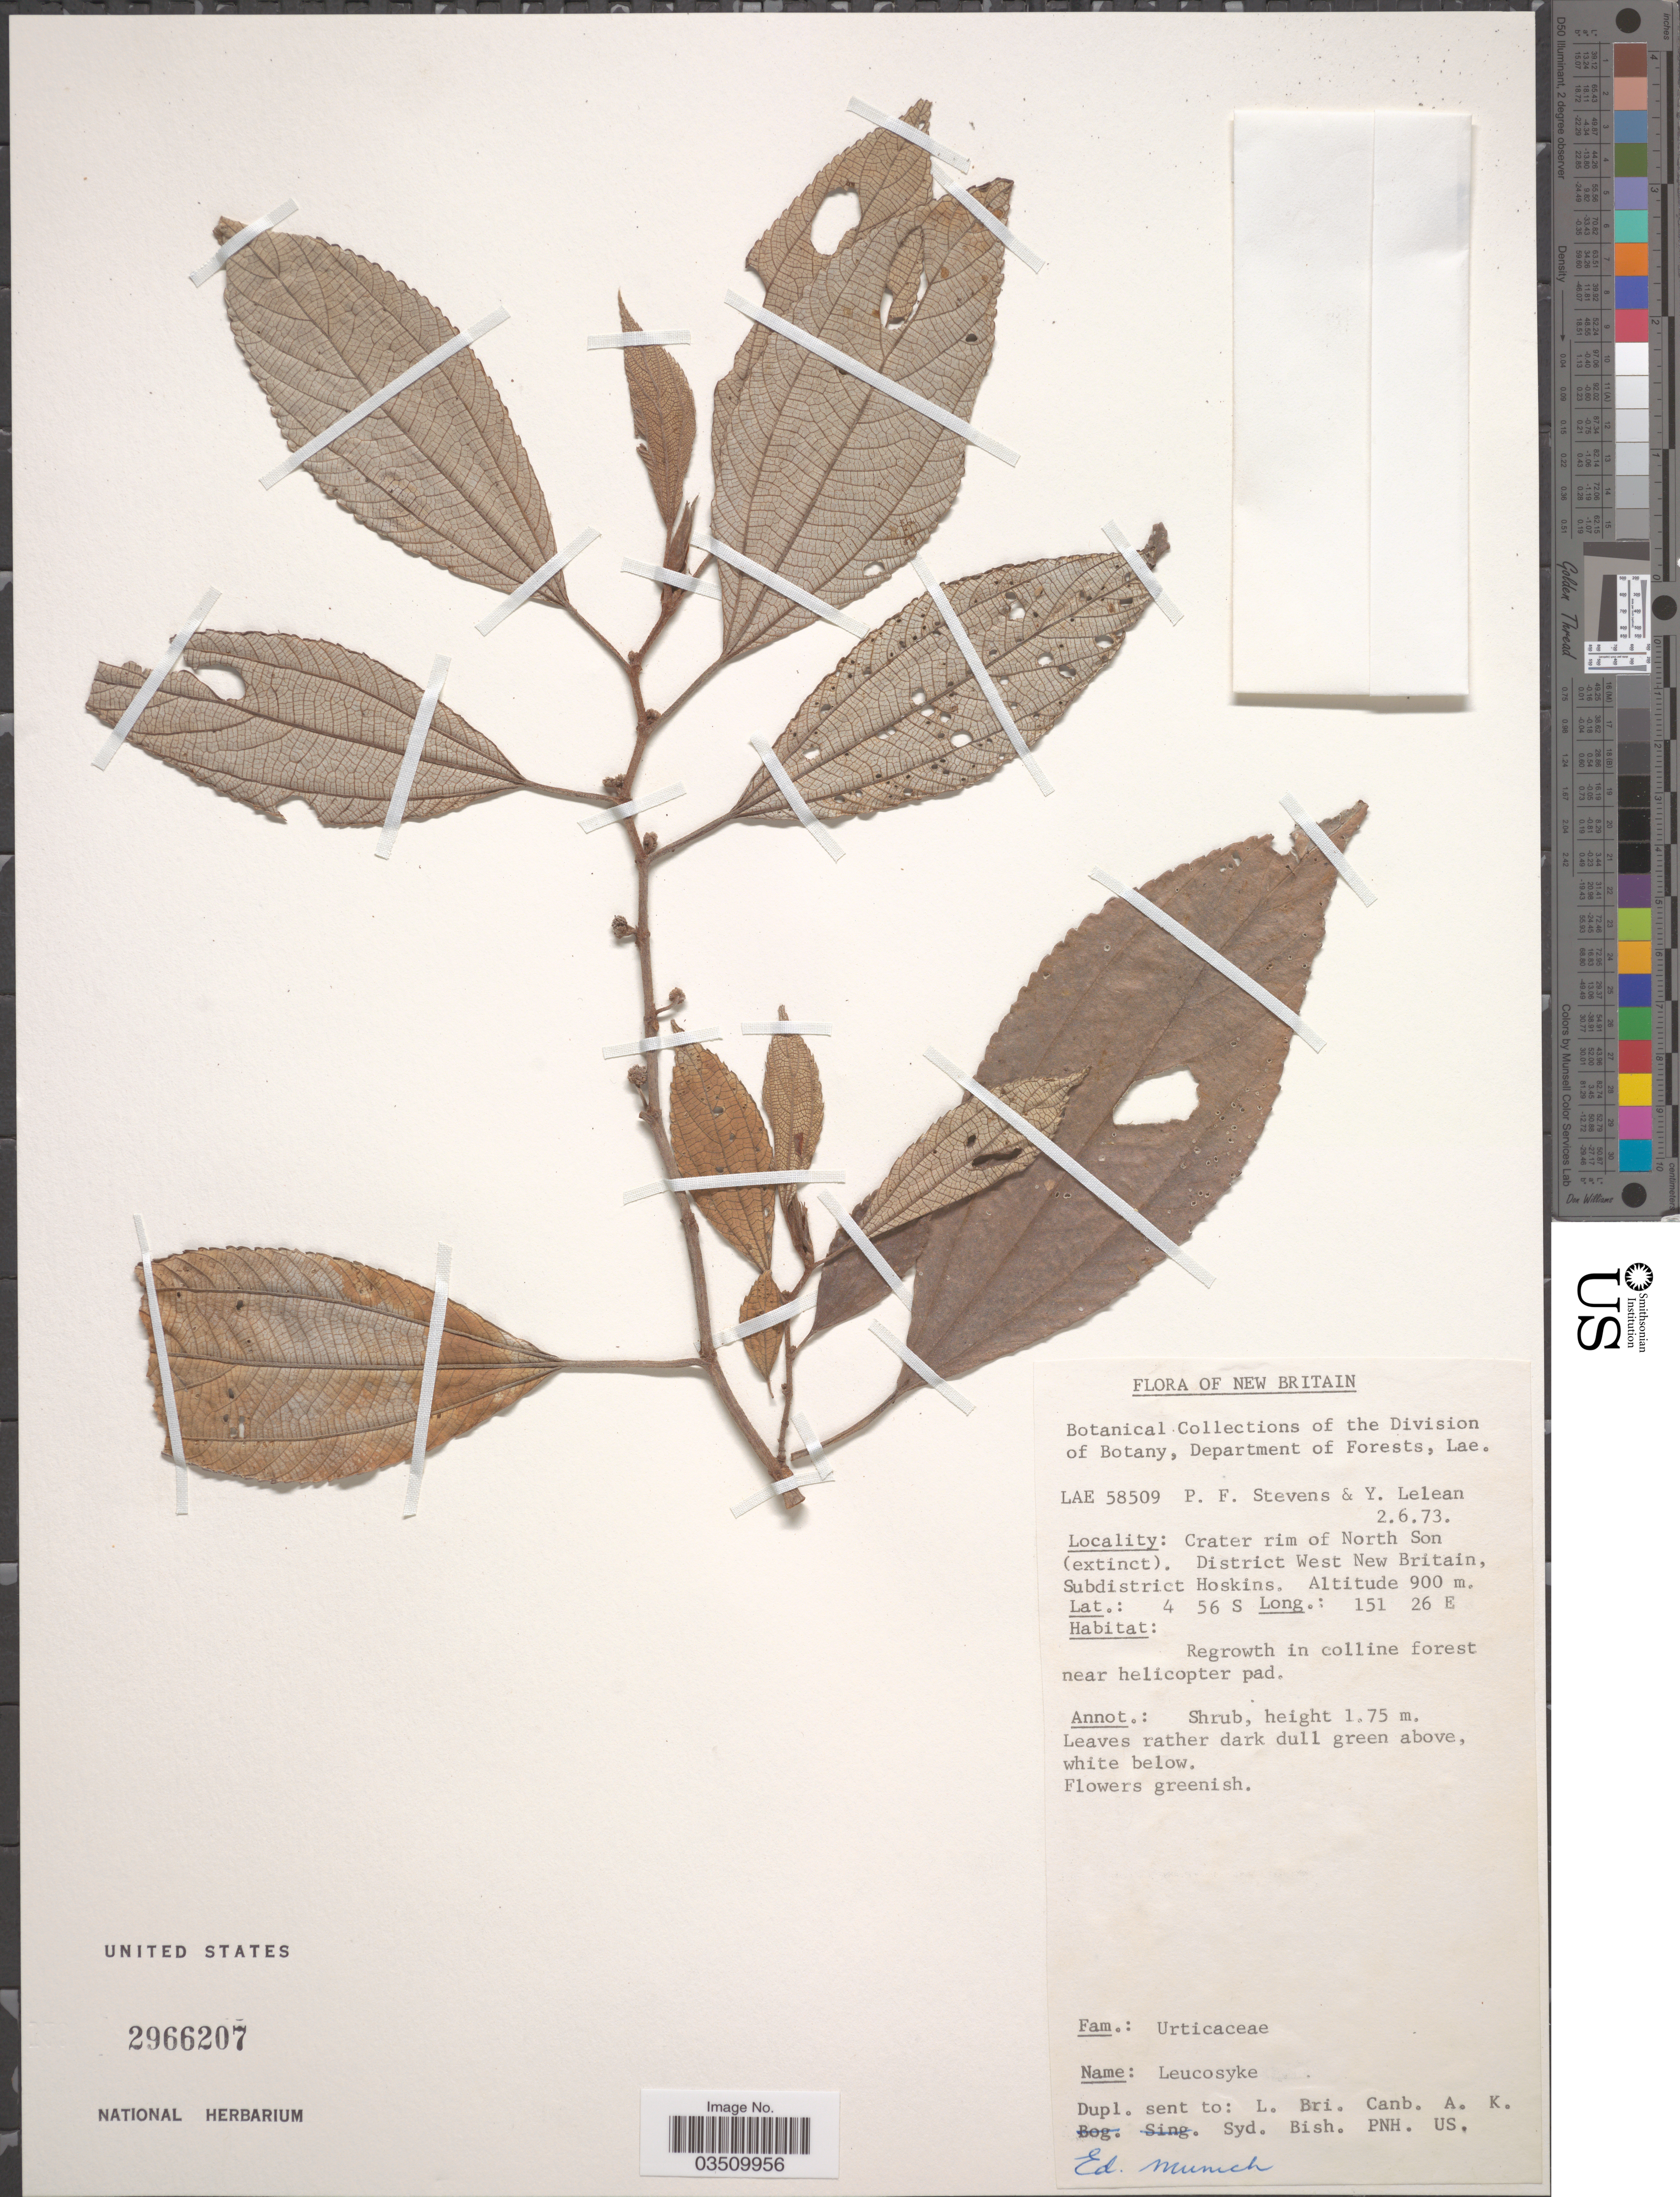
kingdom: Plantae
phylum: Tracheophyta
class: Magnoliopsida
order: Rosales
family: Urticaceae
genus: Leucosyke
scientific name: Leucosyke sp.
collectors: P. F. Stevens & Y. Lelean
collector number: LAE 58509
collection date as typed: Transcribed d/m/y: 2/6/73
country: Papua New Guinea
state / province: West New Britain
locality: New Britain. Crater rim of North Son (extinct). District West New Britain, Subdistrict Hoskins.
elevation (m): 900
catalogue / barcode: US 2966207